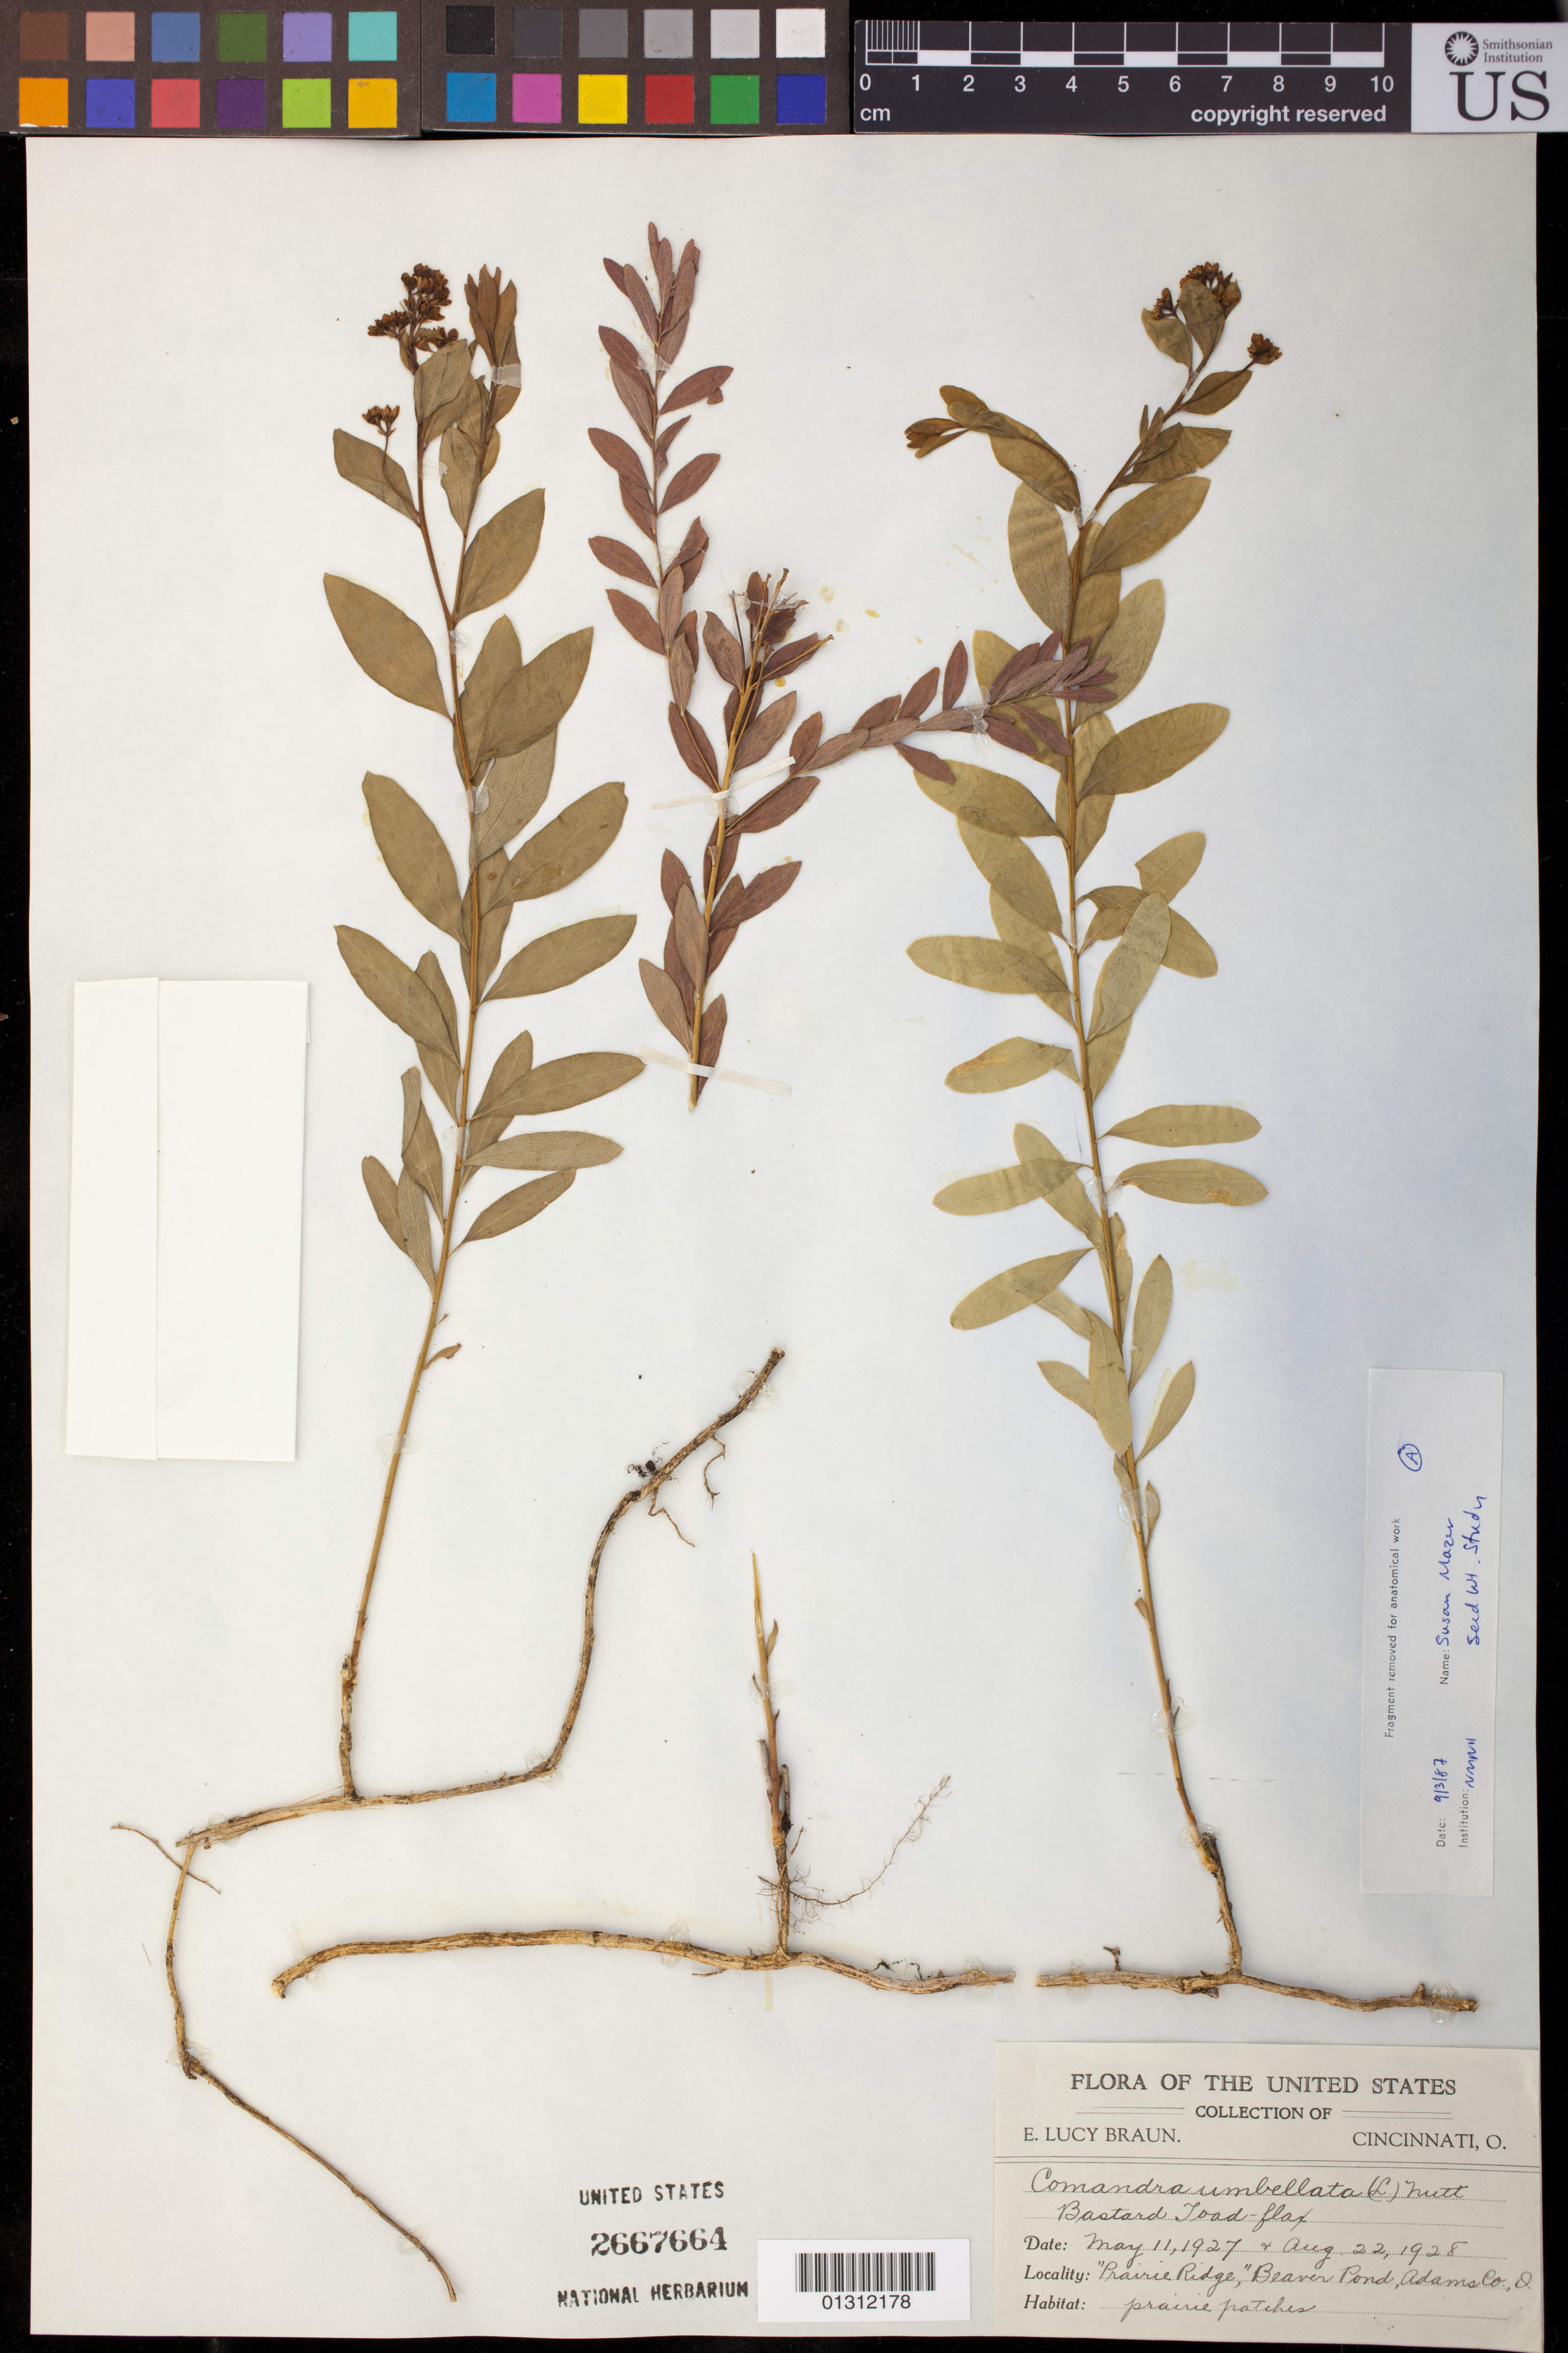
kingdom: Plantae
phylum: Tracheophyta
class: Magnoliopsida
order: Santalales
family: Comandraceae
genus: Comandra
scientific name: Comandra umbellata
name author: (L.) Nutt.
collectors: E. L. Braun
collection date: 1927-05-11,1928-08-22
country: United States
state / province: Ohio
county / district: Adams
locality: Prairie Ridge, Beaver Pond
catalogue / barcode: US 2667664